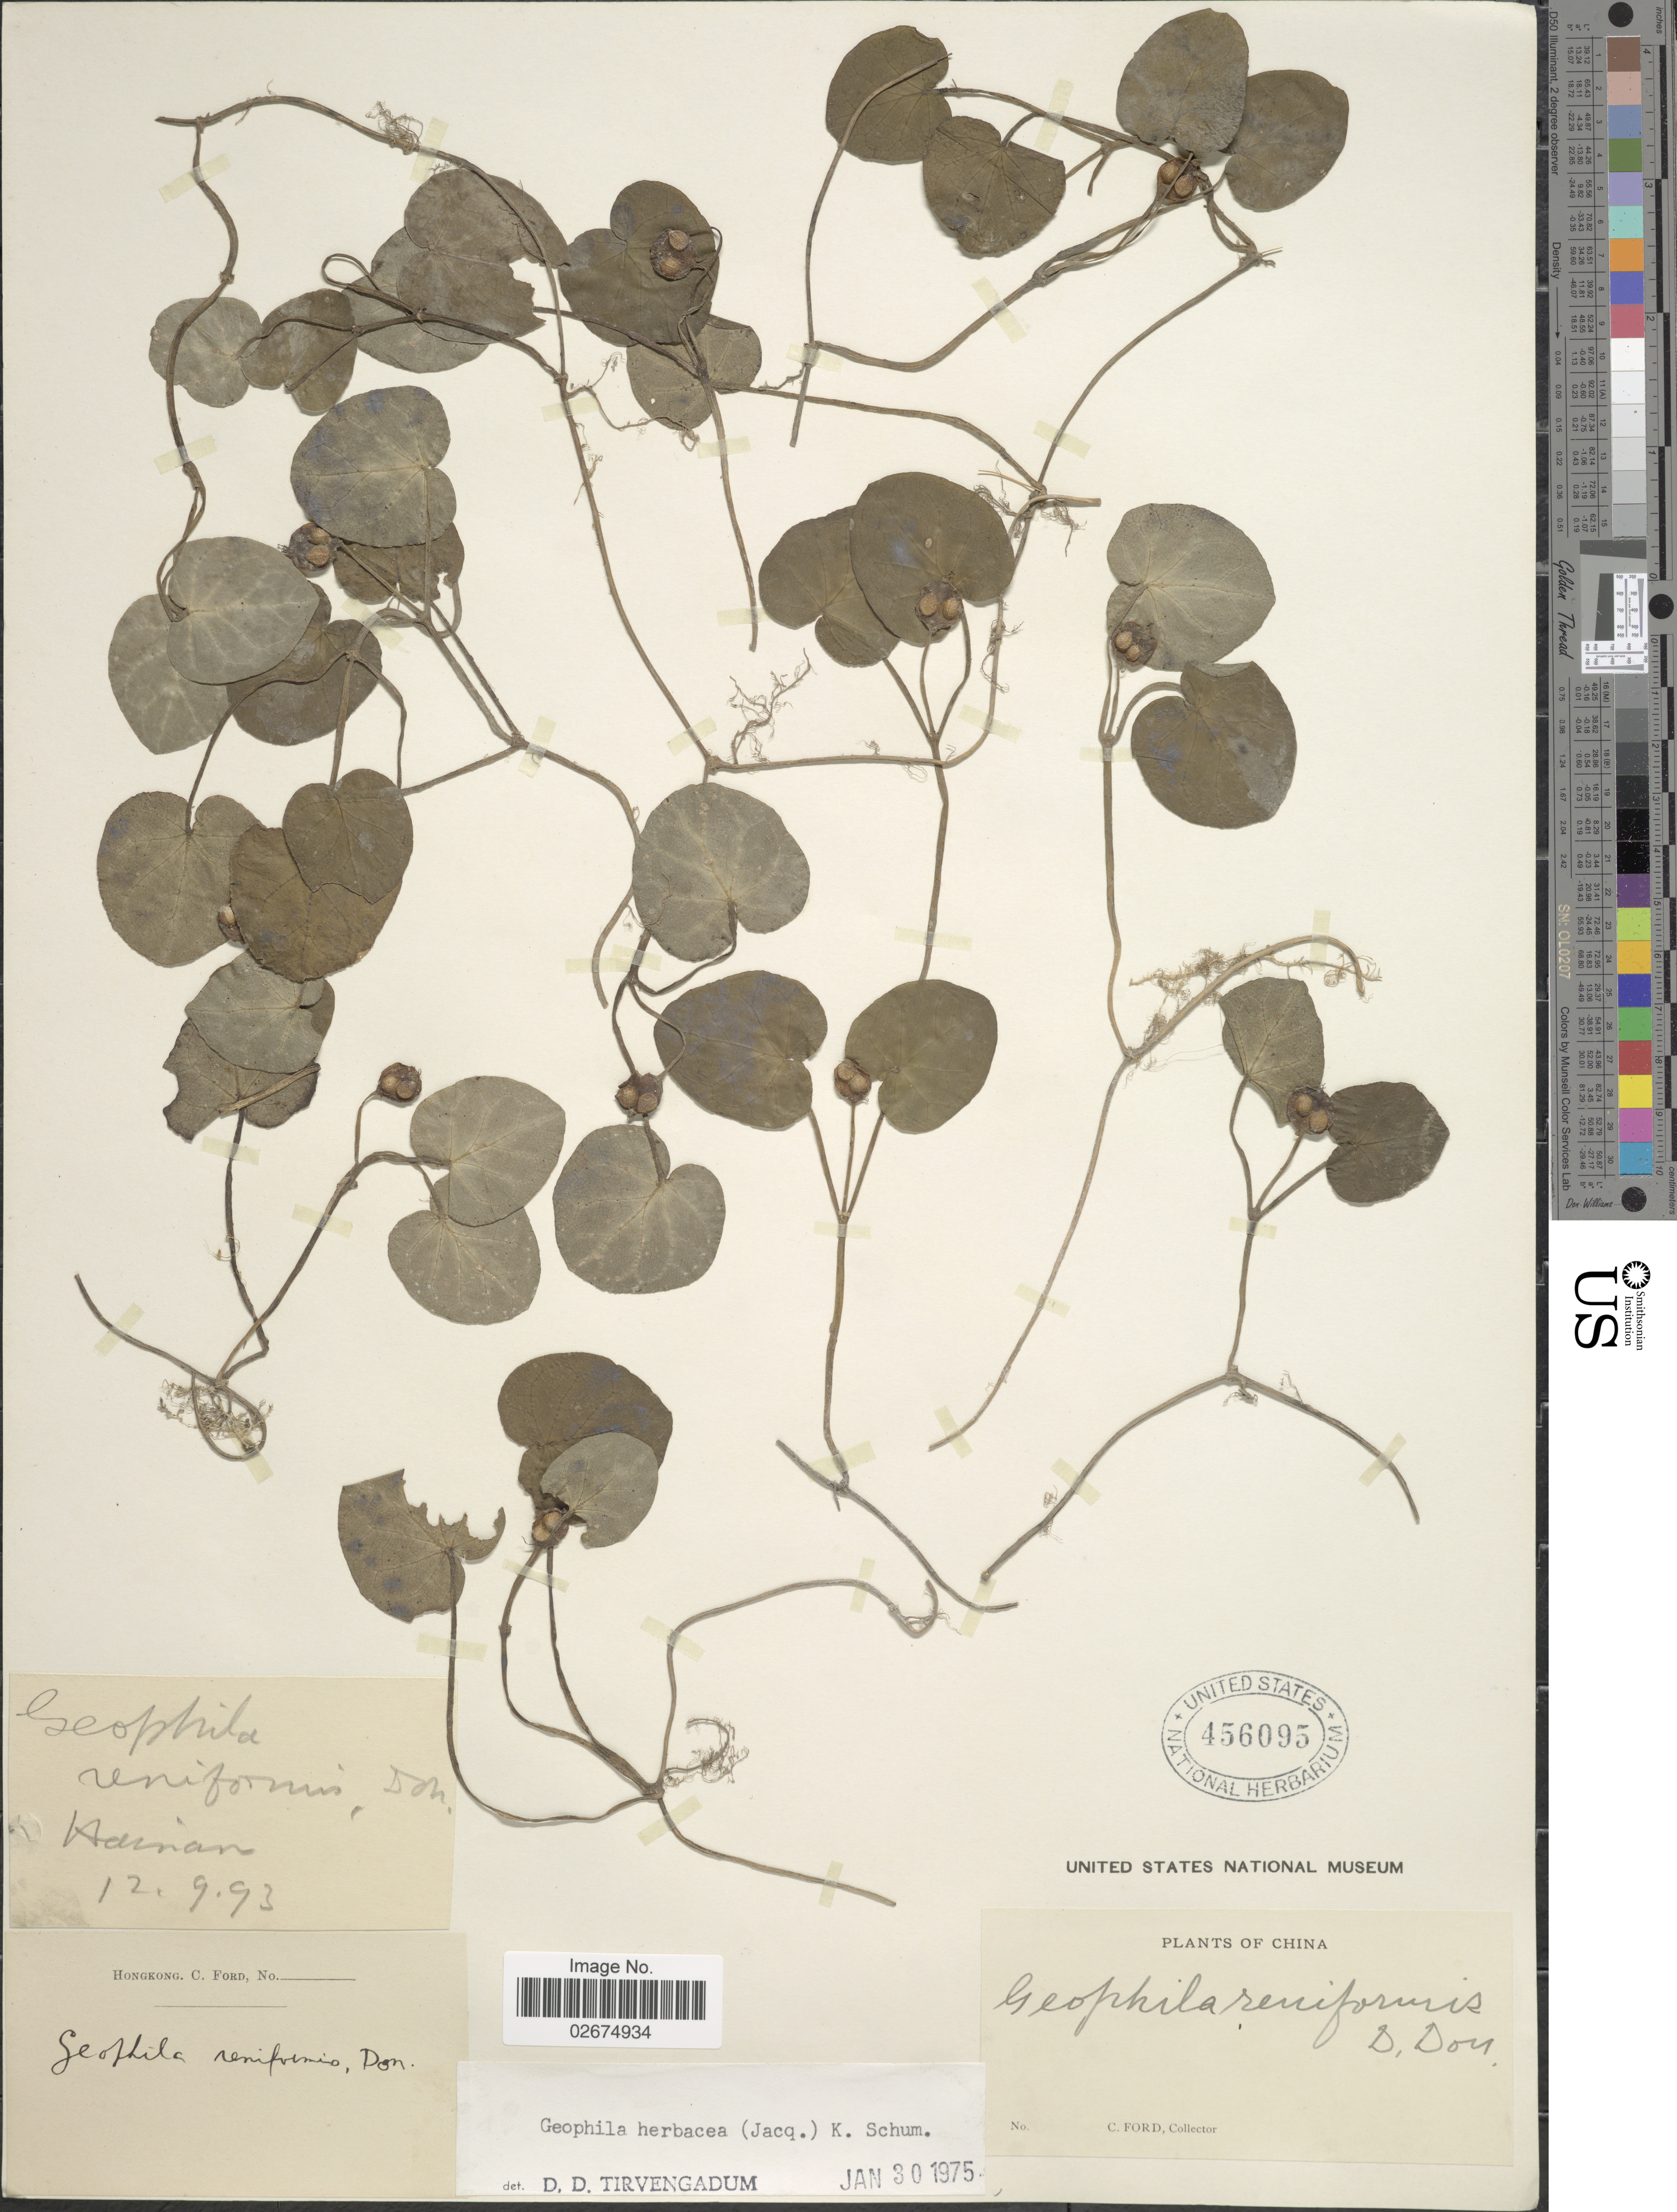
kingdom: Plantae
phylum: Tracheophyta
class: Magnoliopsida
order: Gentianales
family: Rubiaceae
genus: Geophila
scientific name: Geophila repens var. asiatica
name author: (Cham. & Schltdl.) Fosberg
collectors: C. Ford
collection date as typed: Transcribed d/m/y: 12/9/93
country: China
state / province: Hainan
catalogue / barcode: US 456095